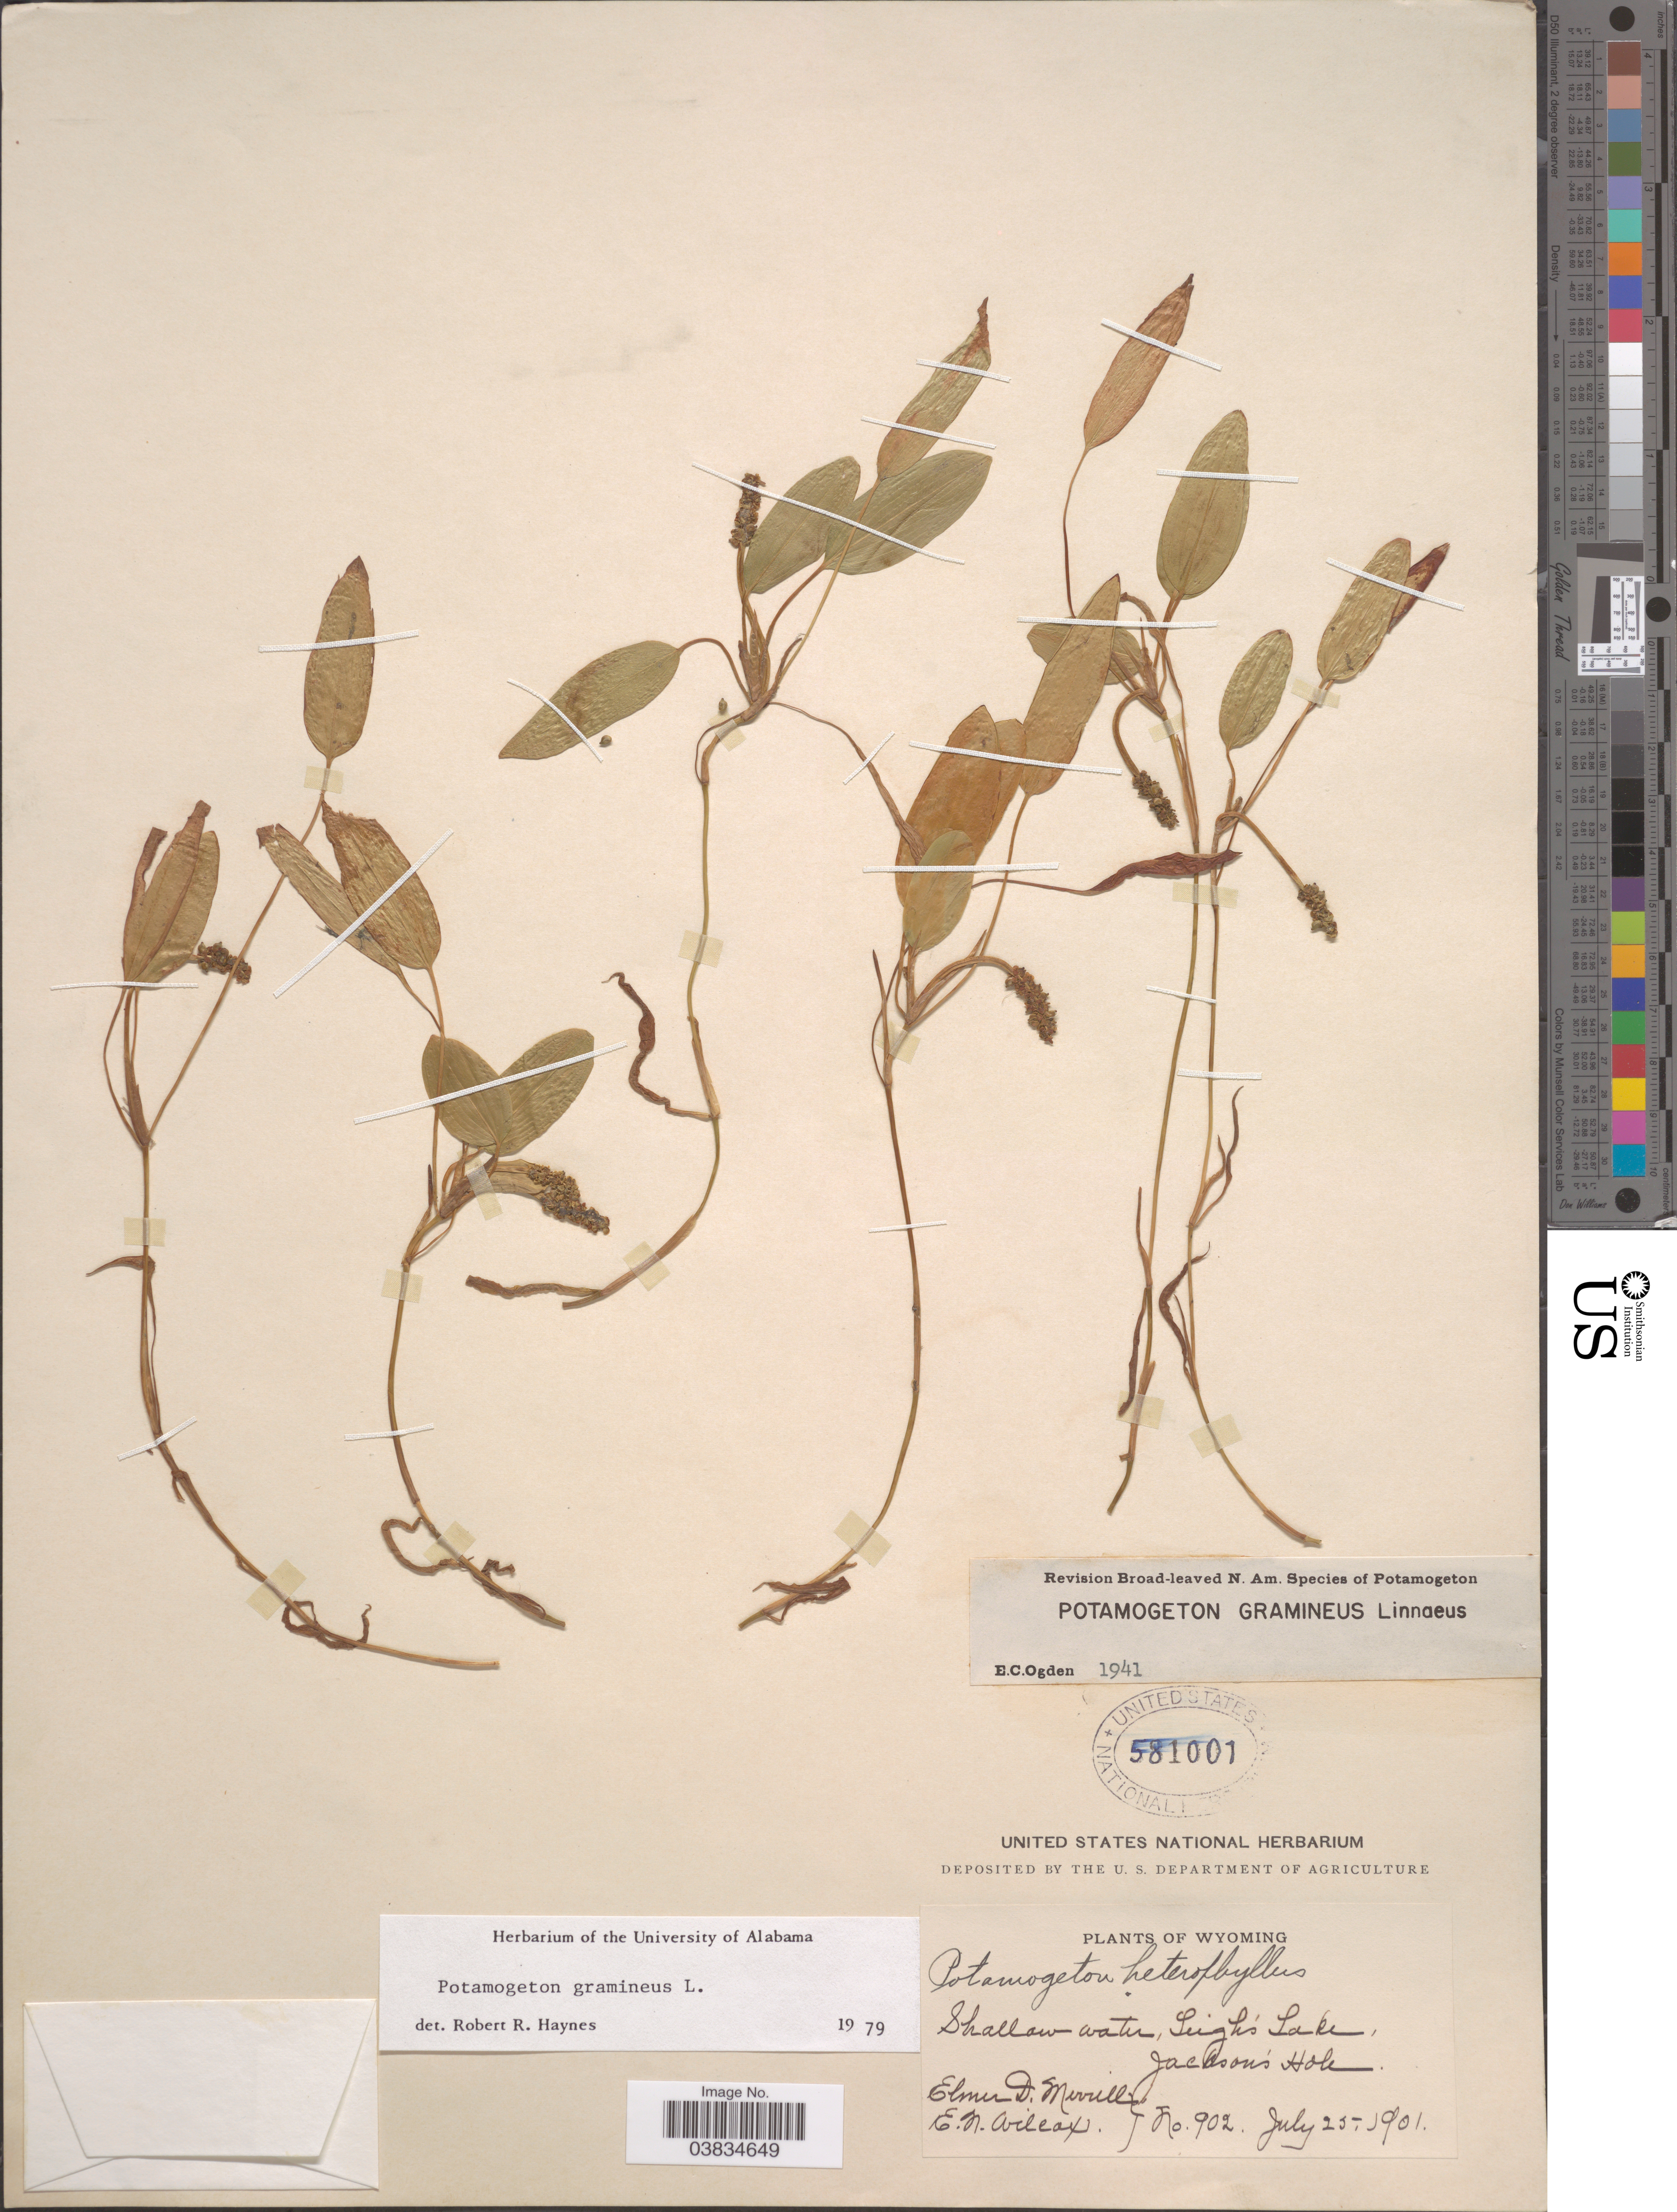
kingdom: Plantae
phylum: Tracheophyta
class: Liliopsida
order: Alismatales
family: Potamogetonaceae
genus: Potamogeton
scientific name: Potamogeton gramineus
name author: L.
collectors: E. D. Merrill & E. Wilcox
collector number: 902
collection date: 1901-07-25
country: United States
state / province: Wyoming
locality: Leigh's Lake, Jackson's Hole.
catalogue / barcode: US 581001